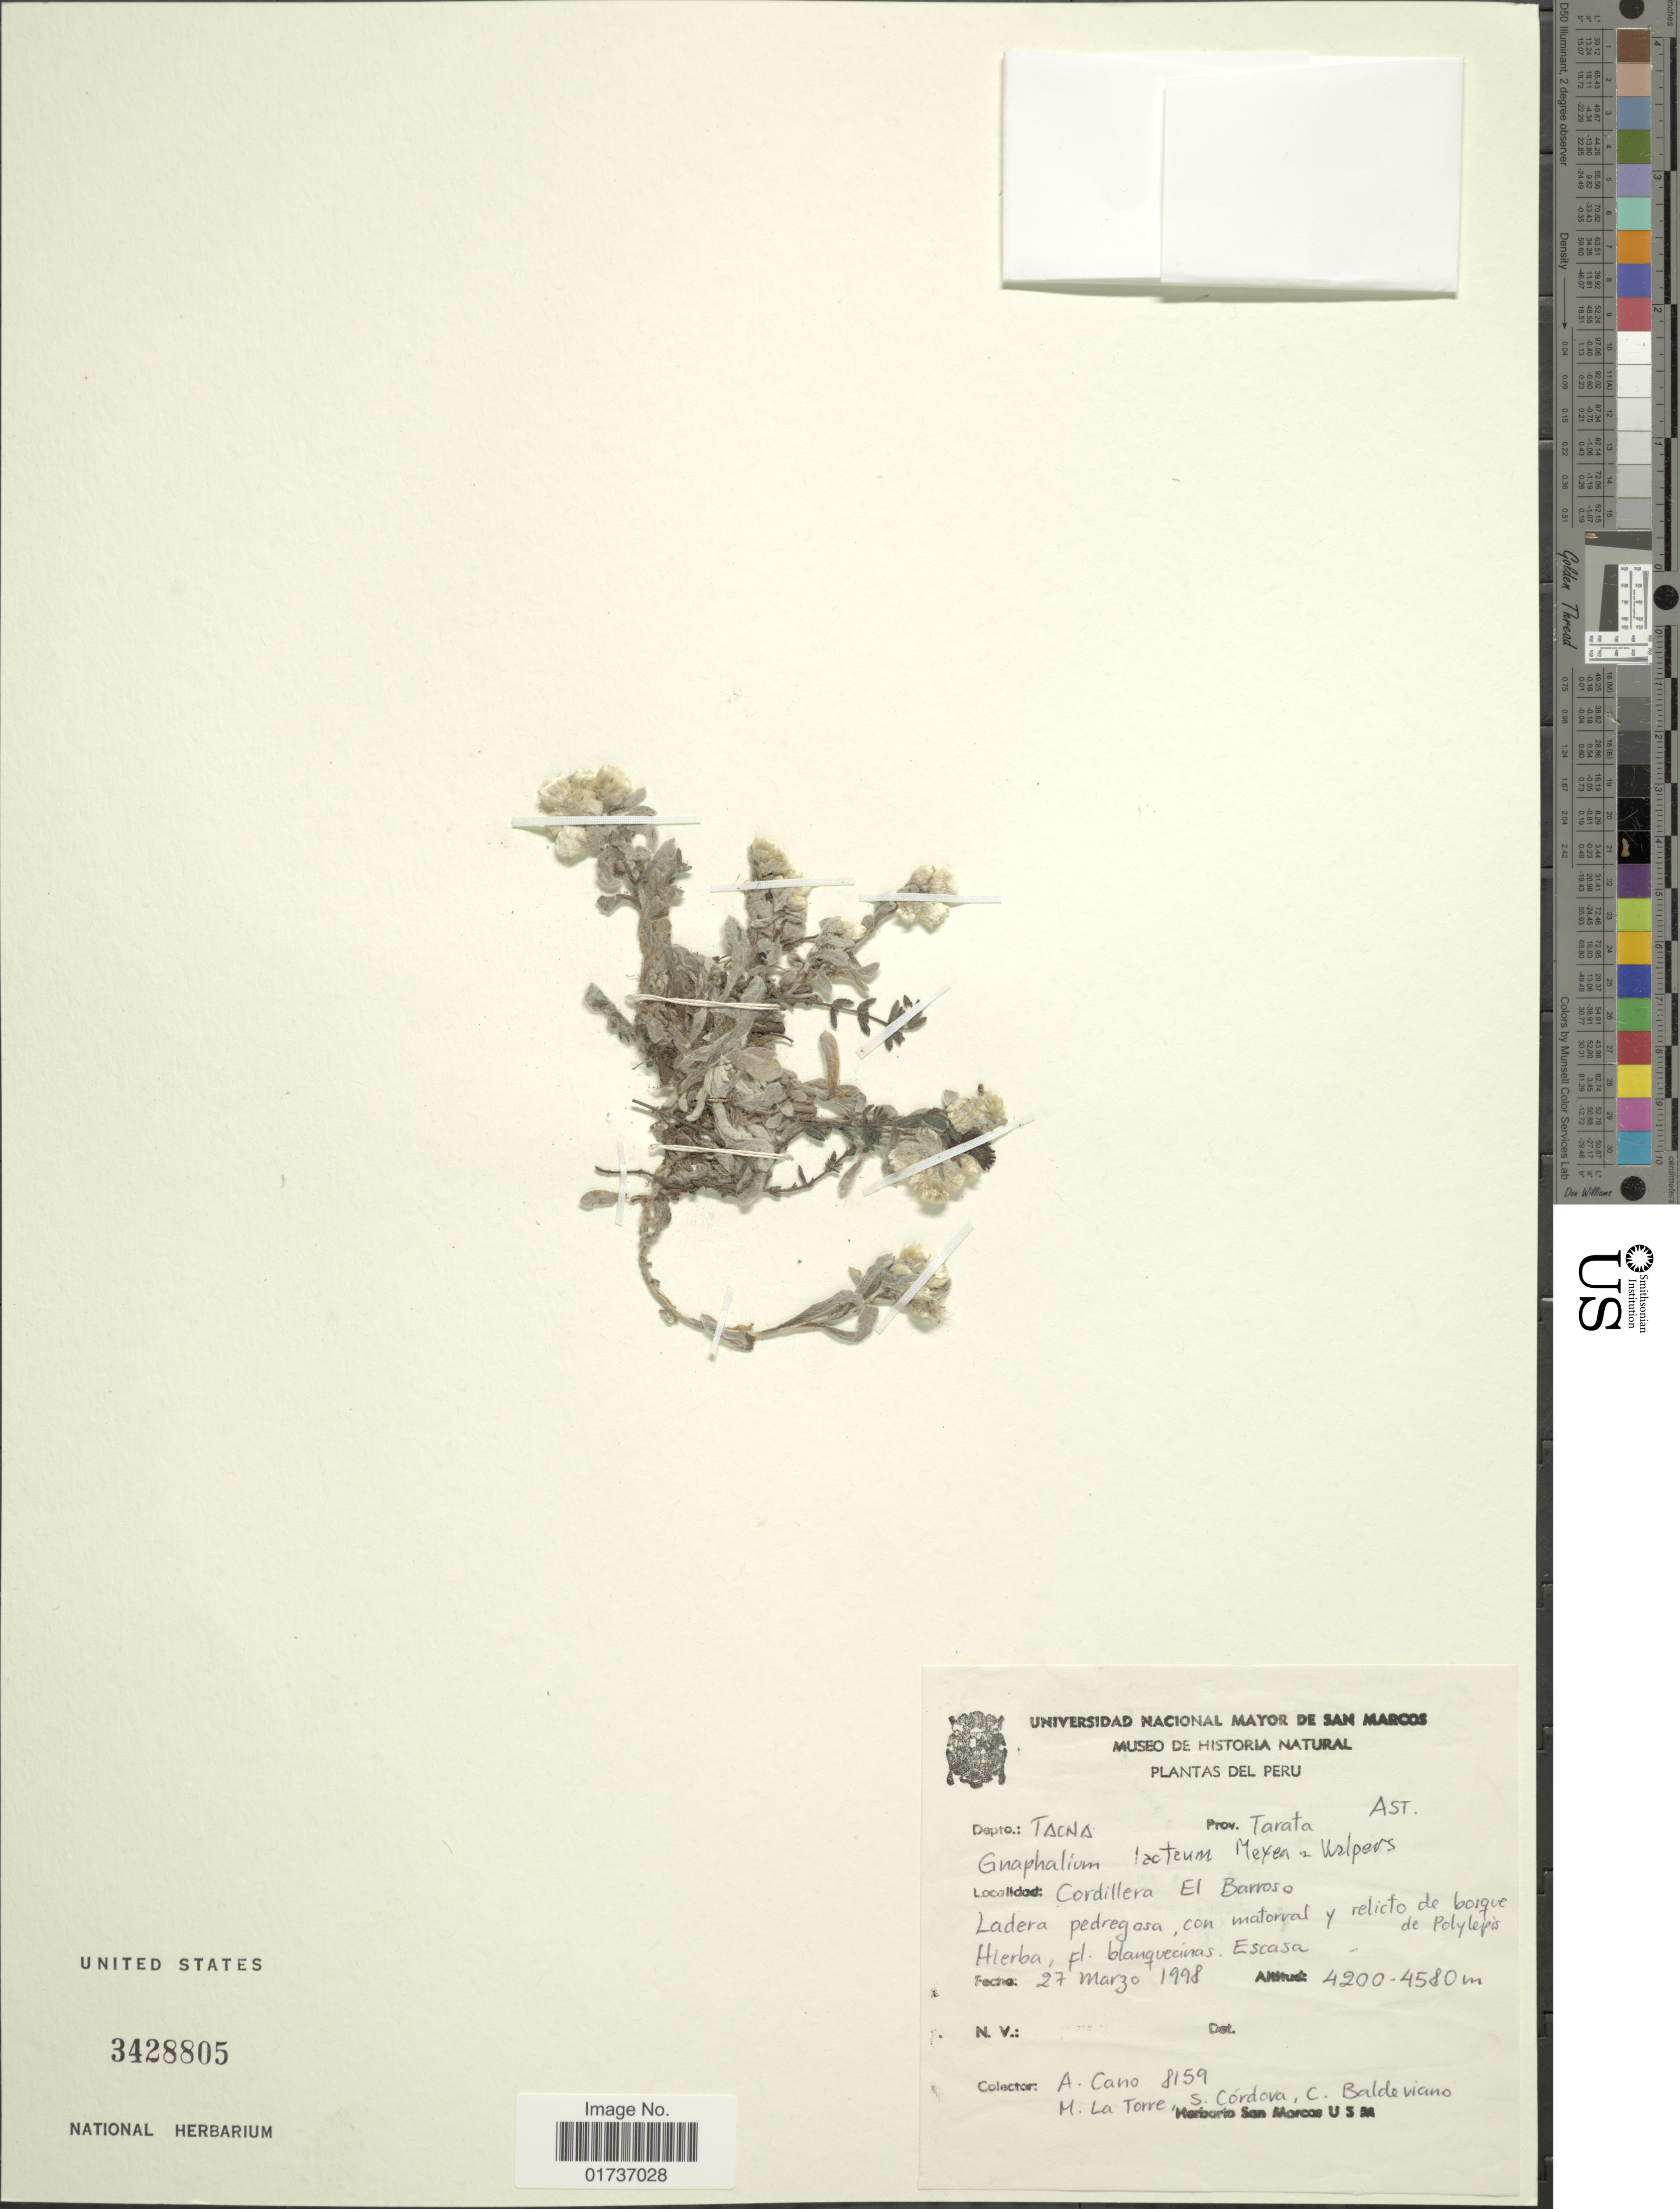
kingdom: Plantae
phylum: Tracheophyta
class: Magnoliopsida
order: Asterales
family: Asteraceae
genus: Gnaphalium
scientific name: Gnaphalium lacteum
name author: Meyen & Walp.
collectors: A. Cano, M. I. La Torre, S. Cordova & C. Baldevianio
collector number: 8159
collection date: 1998-03-27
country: Peru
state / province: Tacna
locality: Depto. Tacna, Prov. Tarata, Cordillera El Barroso, Ladera pedregasa, con matorral y relicto de bosque de Polylepis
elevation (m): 4200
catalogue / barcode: US 3428805